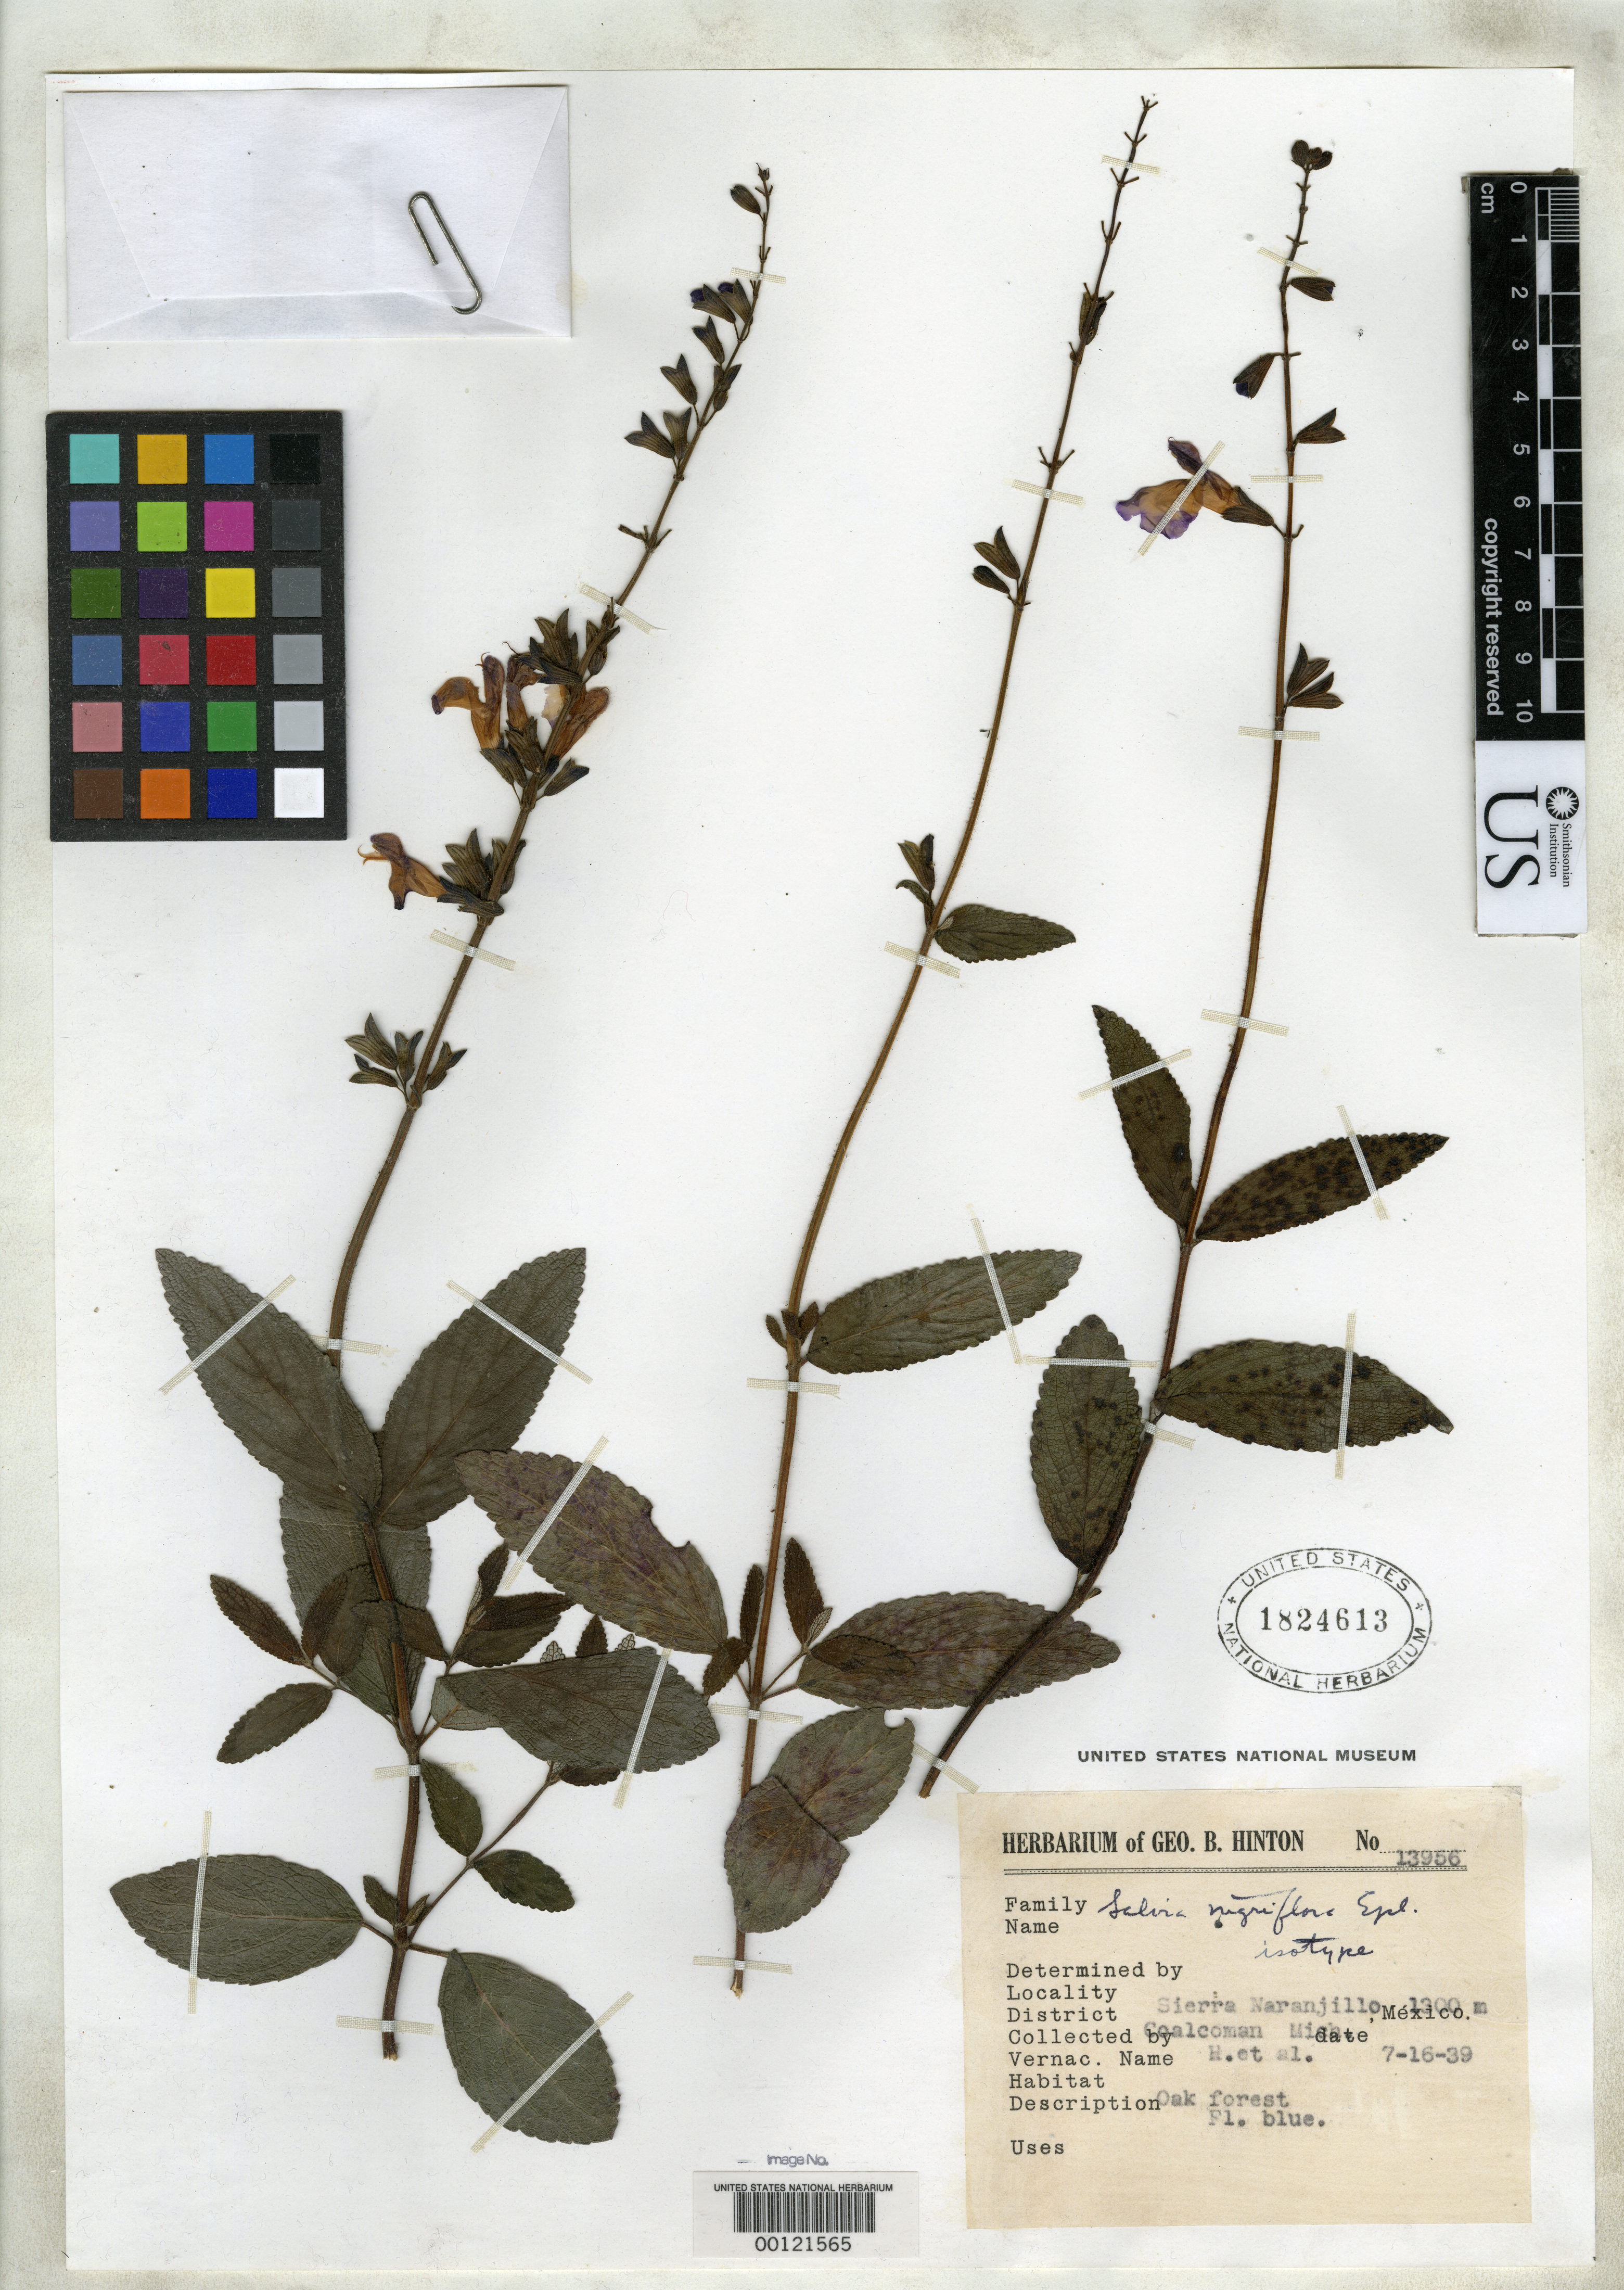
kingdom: Plantae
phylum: Tracheophyta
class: Magnoliopsida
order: Lamiales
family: Lamiaceae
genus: Salvia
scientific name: Salvia nigriflora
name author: Epling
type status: Isotype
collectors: G. B. Hinton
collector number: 13956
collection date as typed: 16 Jul 1939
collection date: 1939-07-16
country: Mexico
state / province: Michoacán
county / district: Coalcoman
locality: Sierra Naranjillo.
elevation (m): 1300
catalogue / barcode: US 1824613